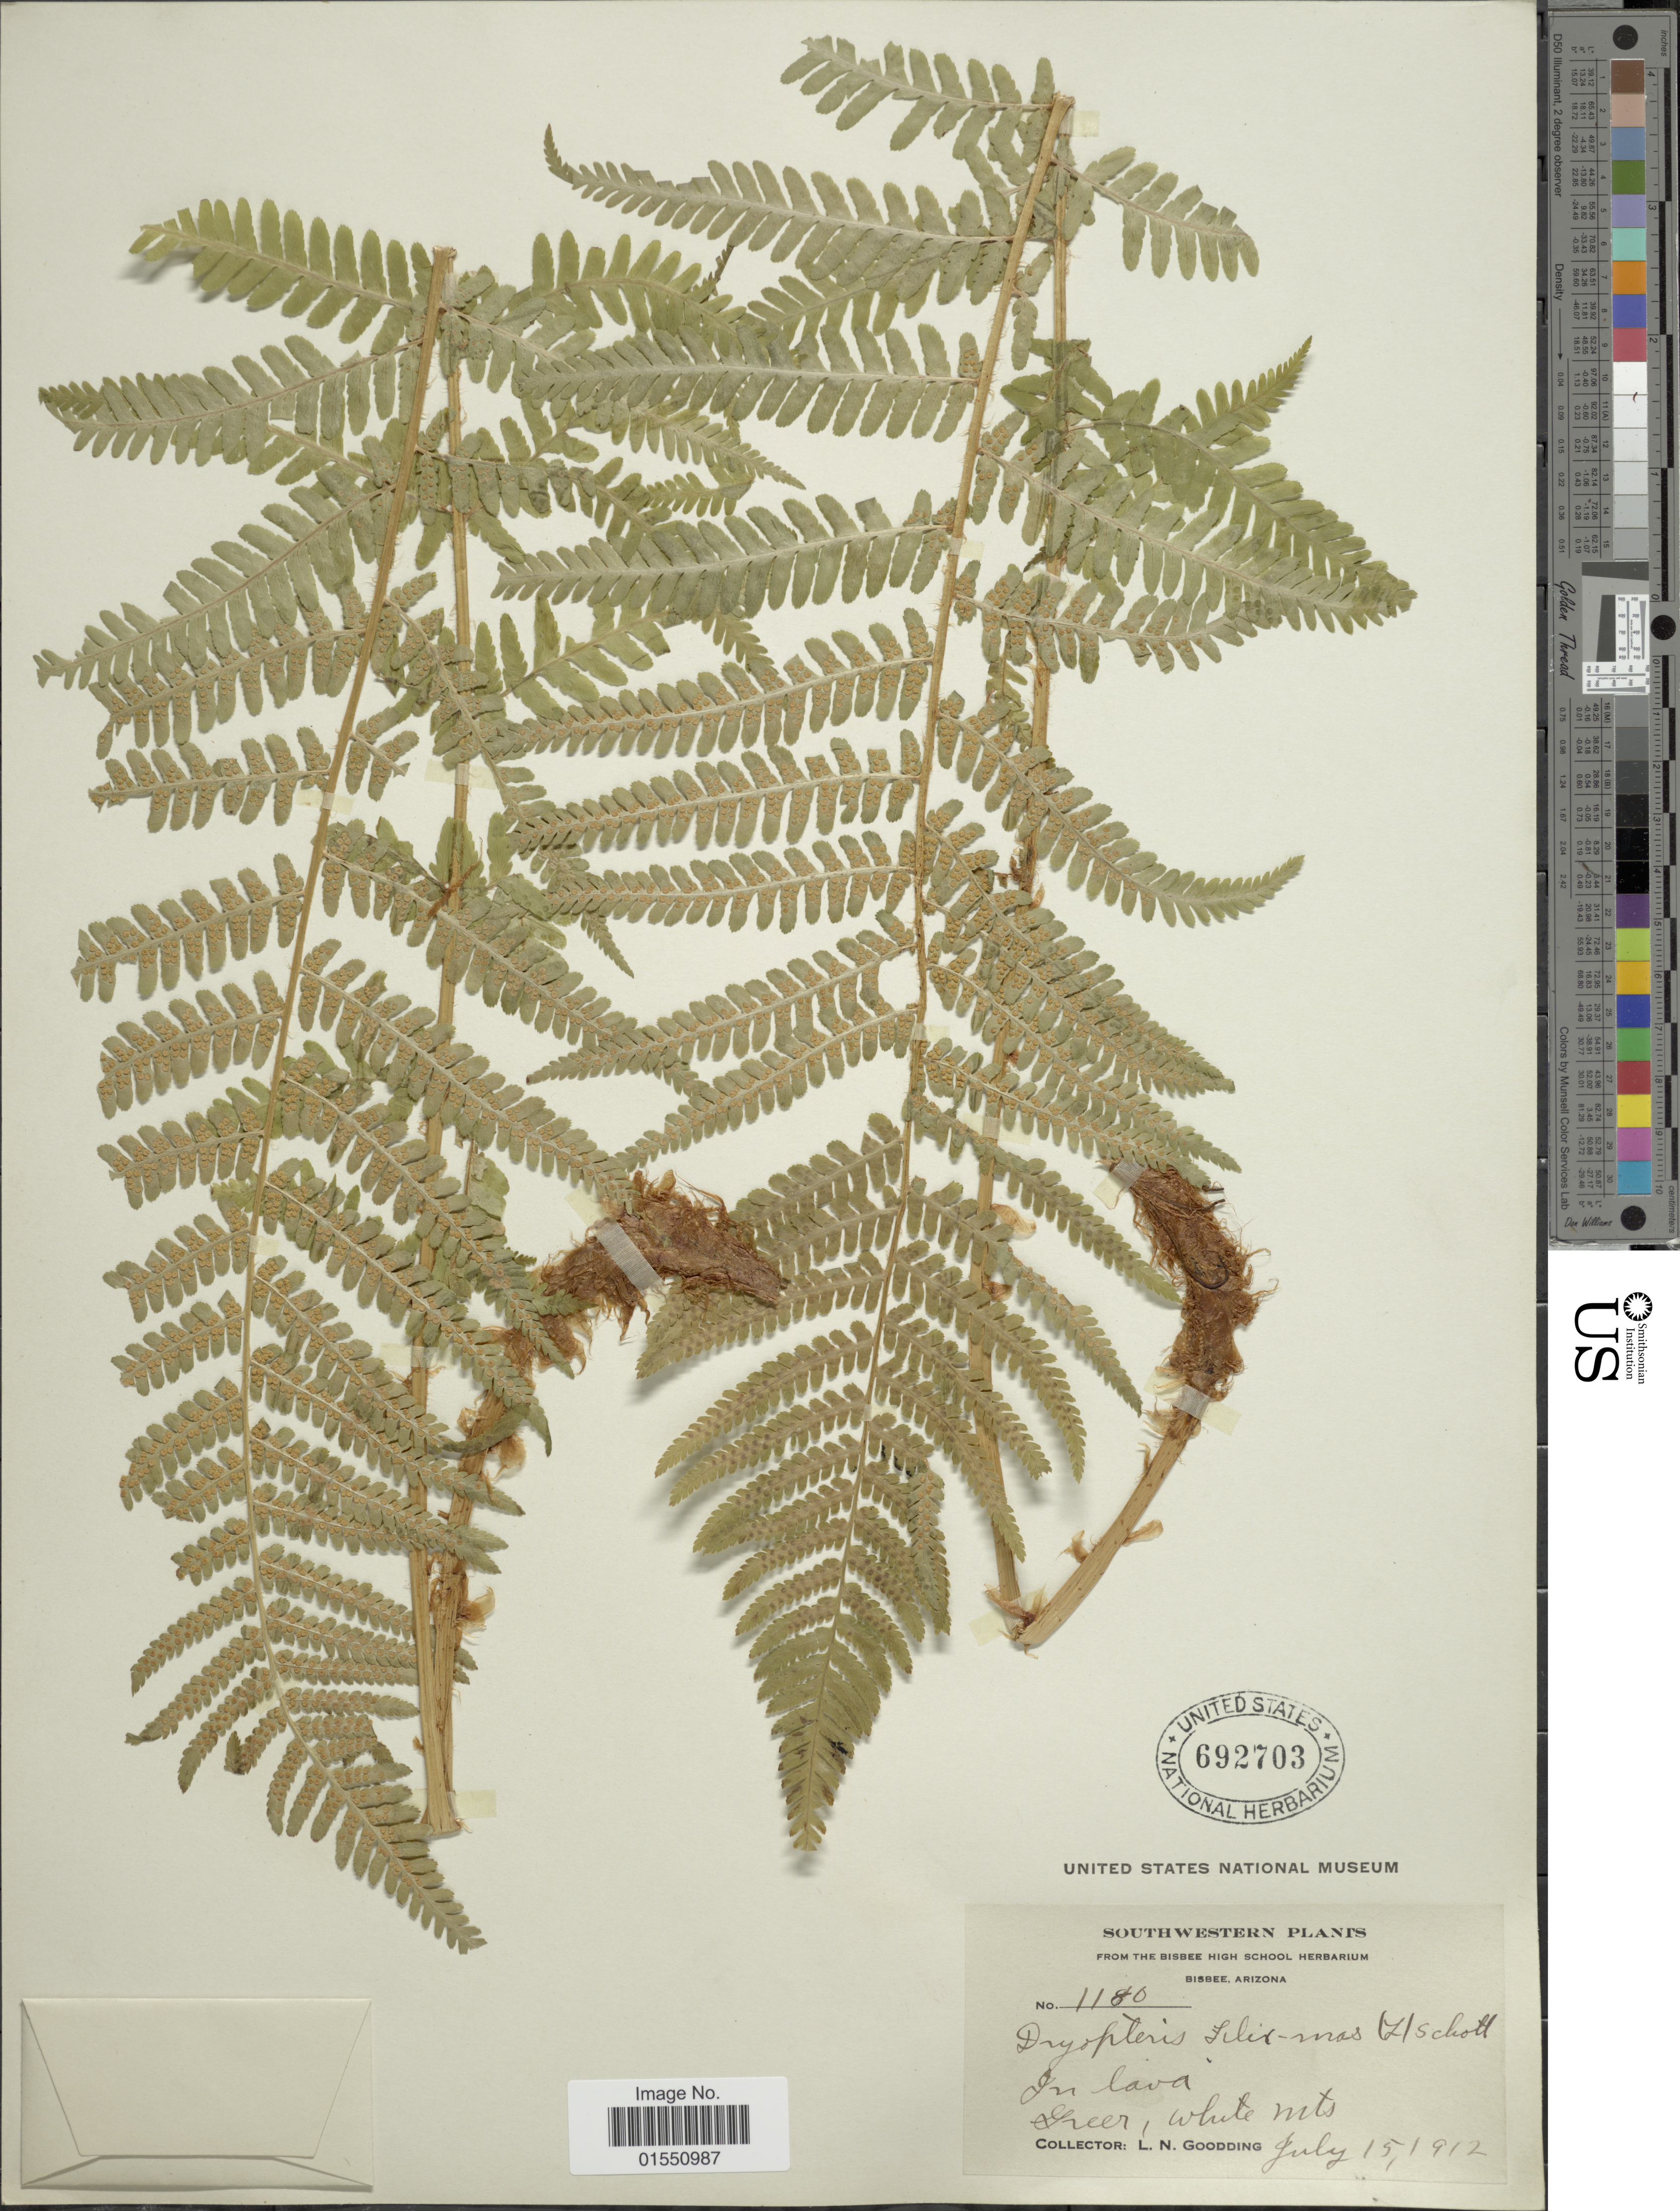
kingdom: Plantae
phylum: Tracheophyta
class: Polypodiopsida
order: Polypodiales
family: Dryopteridaceae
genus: Dryopteris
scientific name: Dryopteris filix-mas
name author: (L.) Schott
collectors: L. N. Goodding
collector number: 1180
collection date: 1912-07-15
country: United States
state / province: Arizona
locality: Southwestern, Greer, White Mts.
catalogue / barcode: US 692703